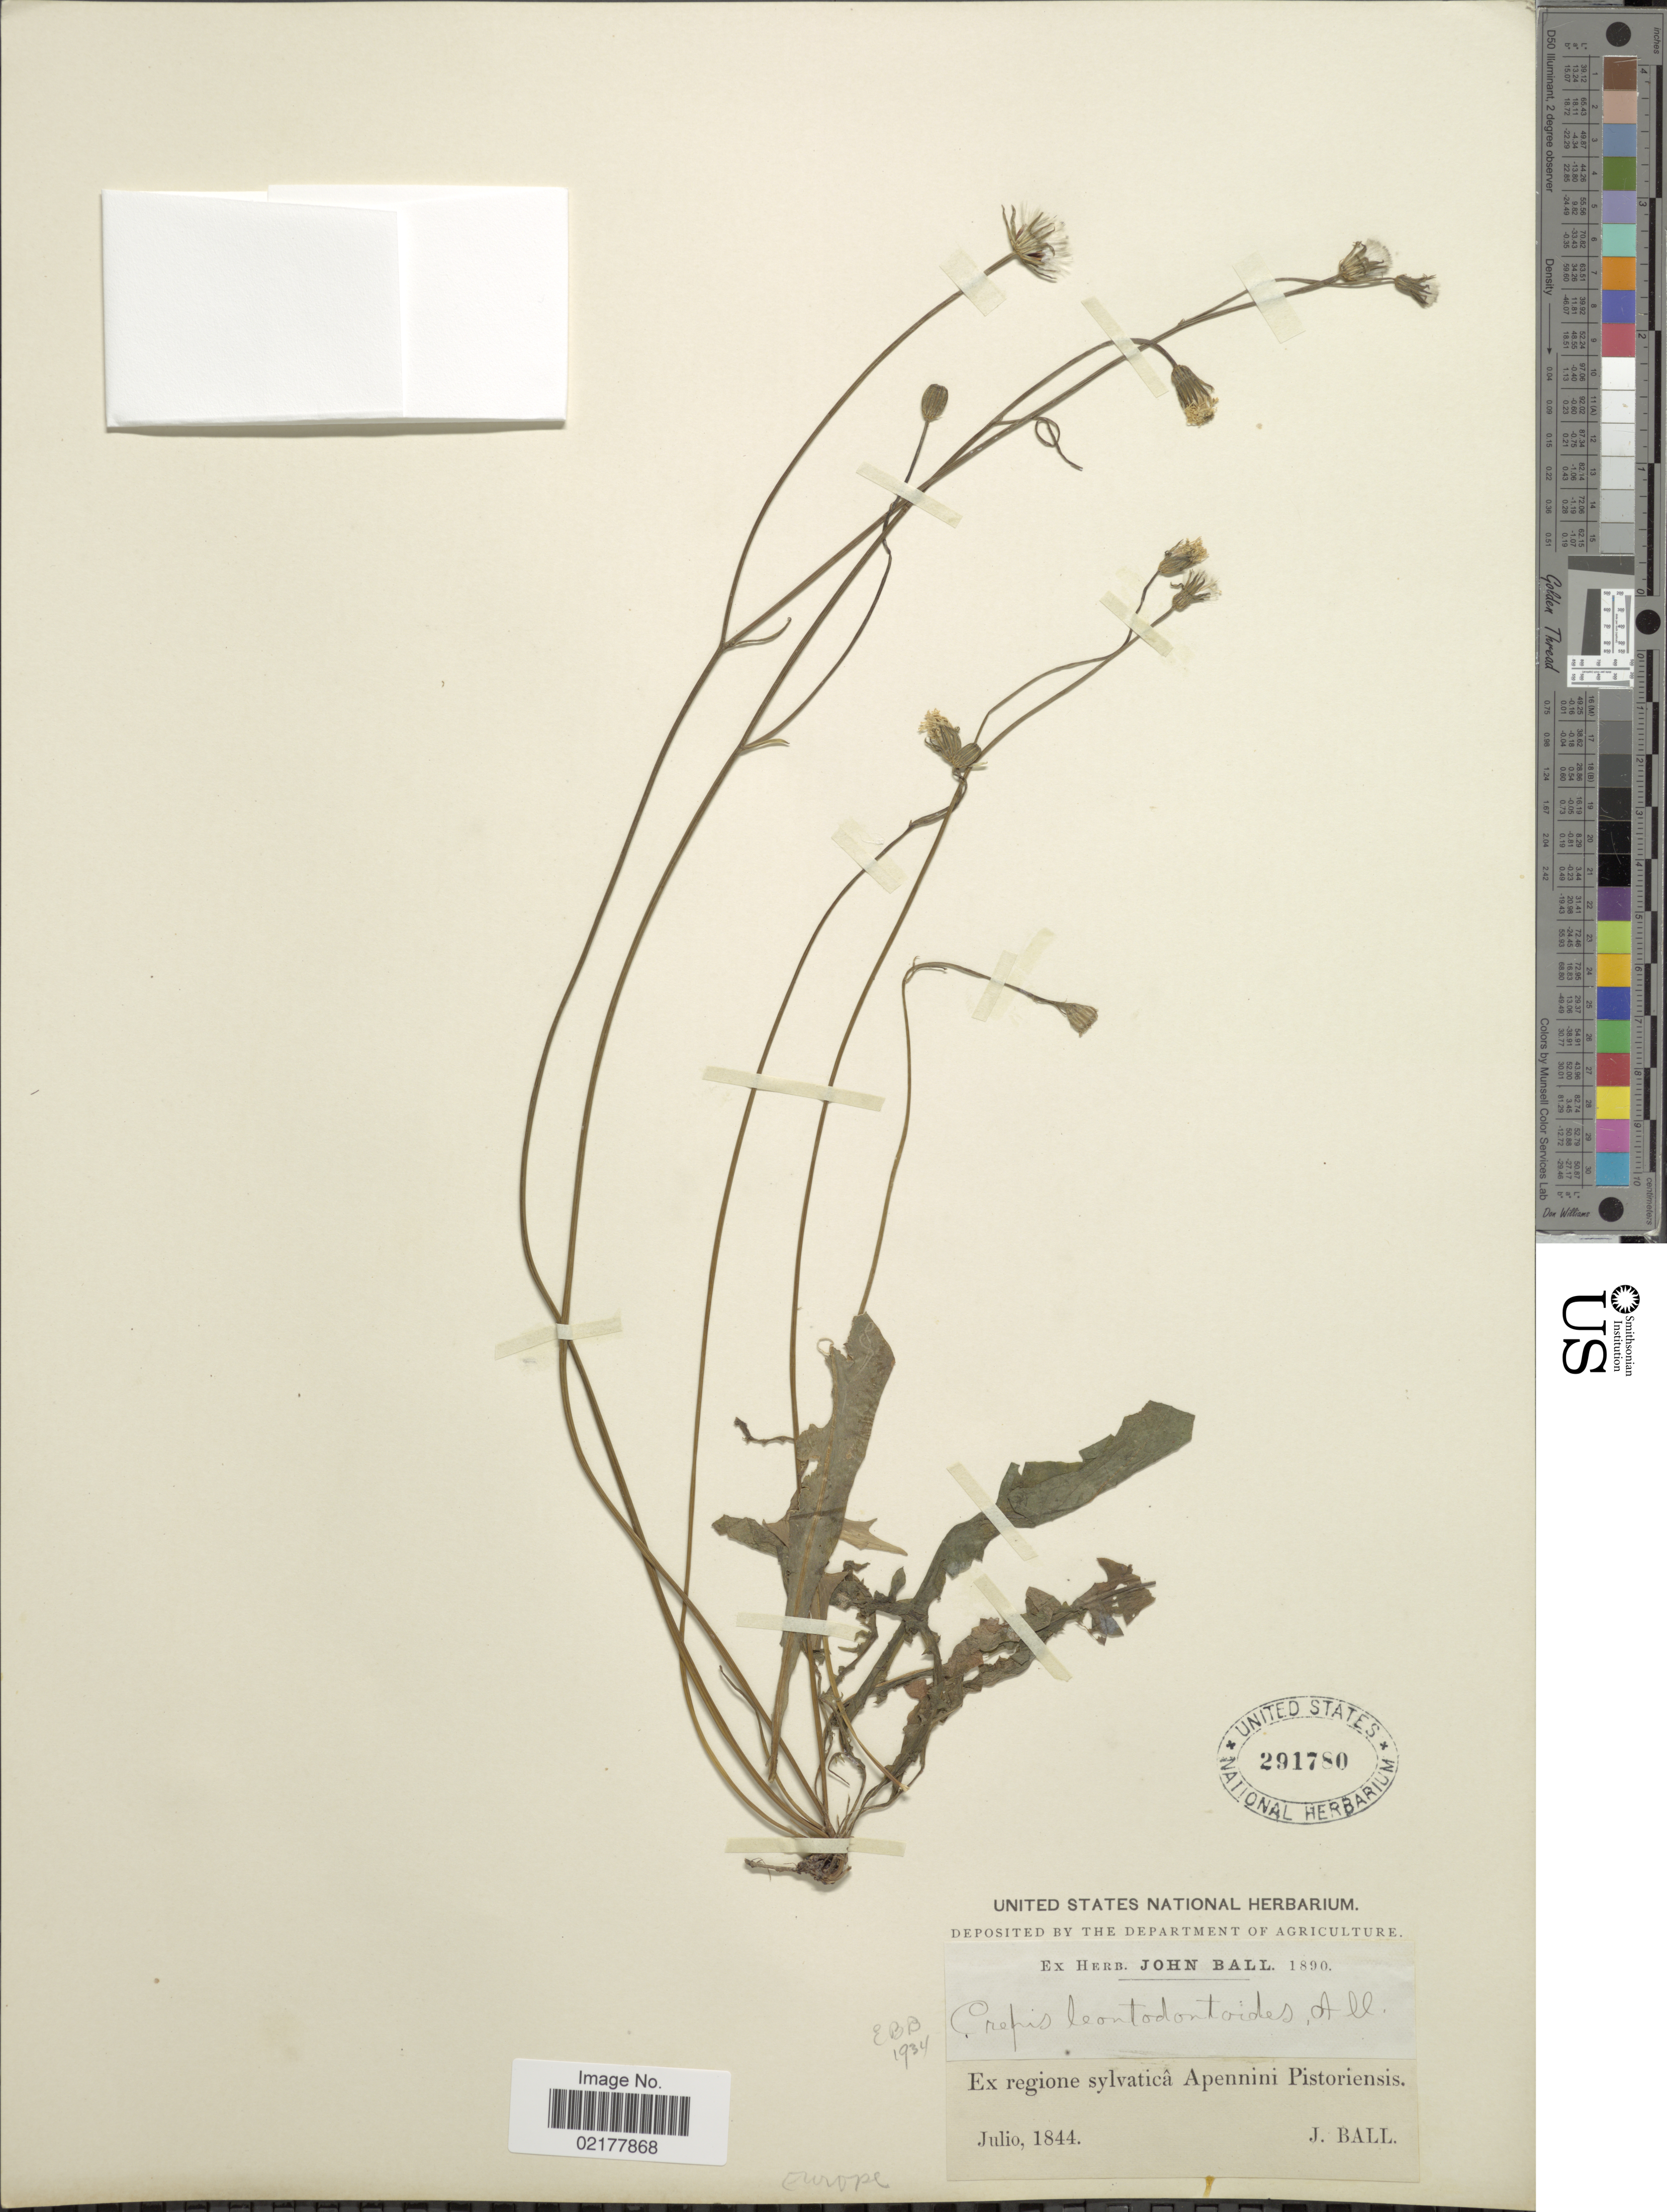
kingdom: Plantae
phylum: Tracheophyta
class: Magnoliopsida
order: Asterales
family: Asteraceae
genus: Crepis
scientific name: Crepis leontodontoides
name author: All.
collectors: J. Ball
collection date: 1844-07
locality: Ex regione sylvaticâ Apennini Pistoriensis. Europe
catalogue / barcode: US 291780